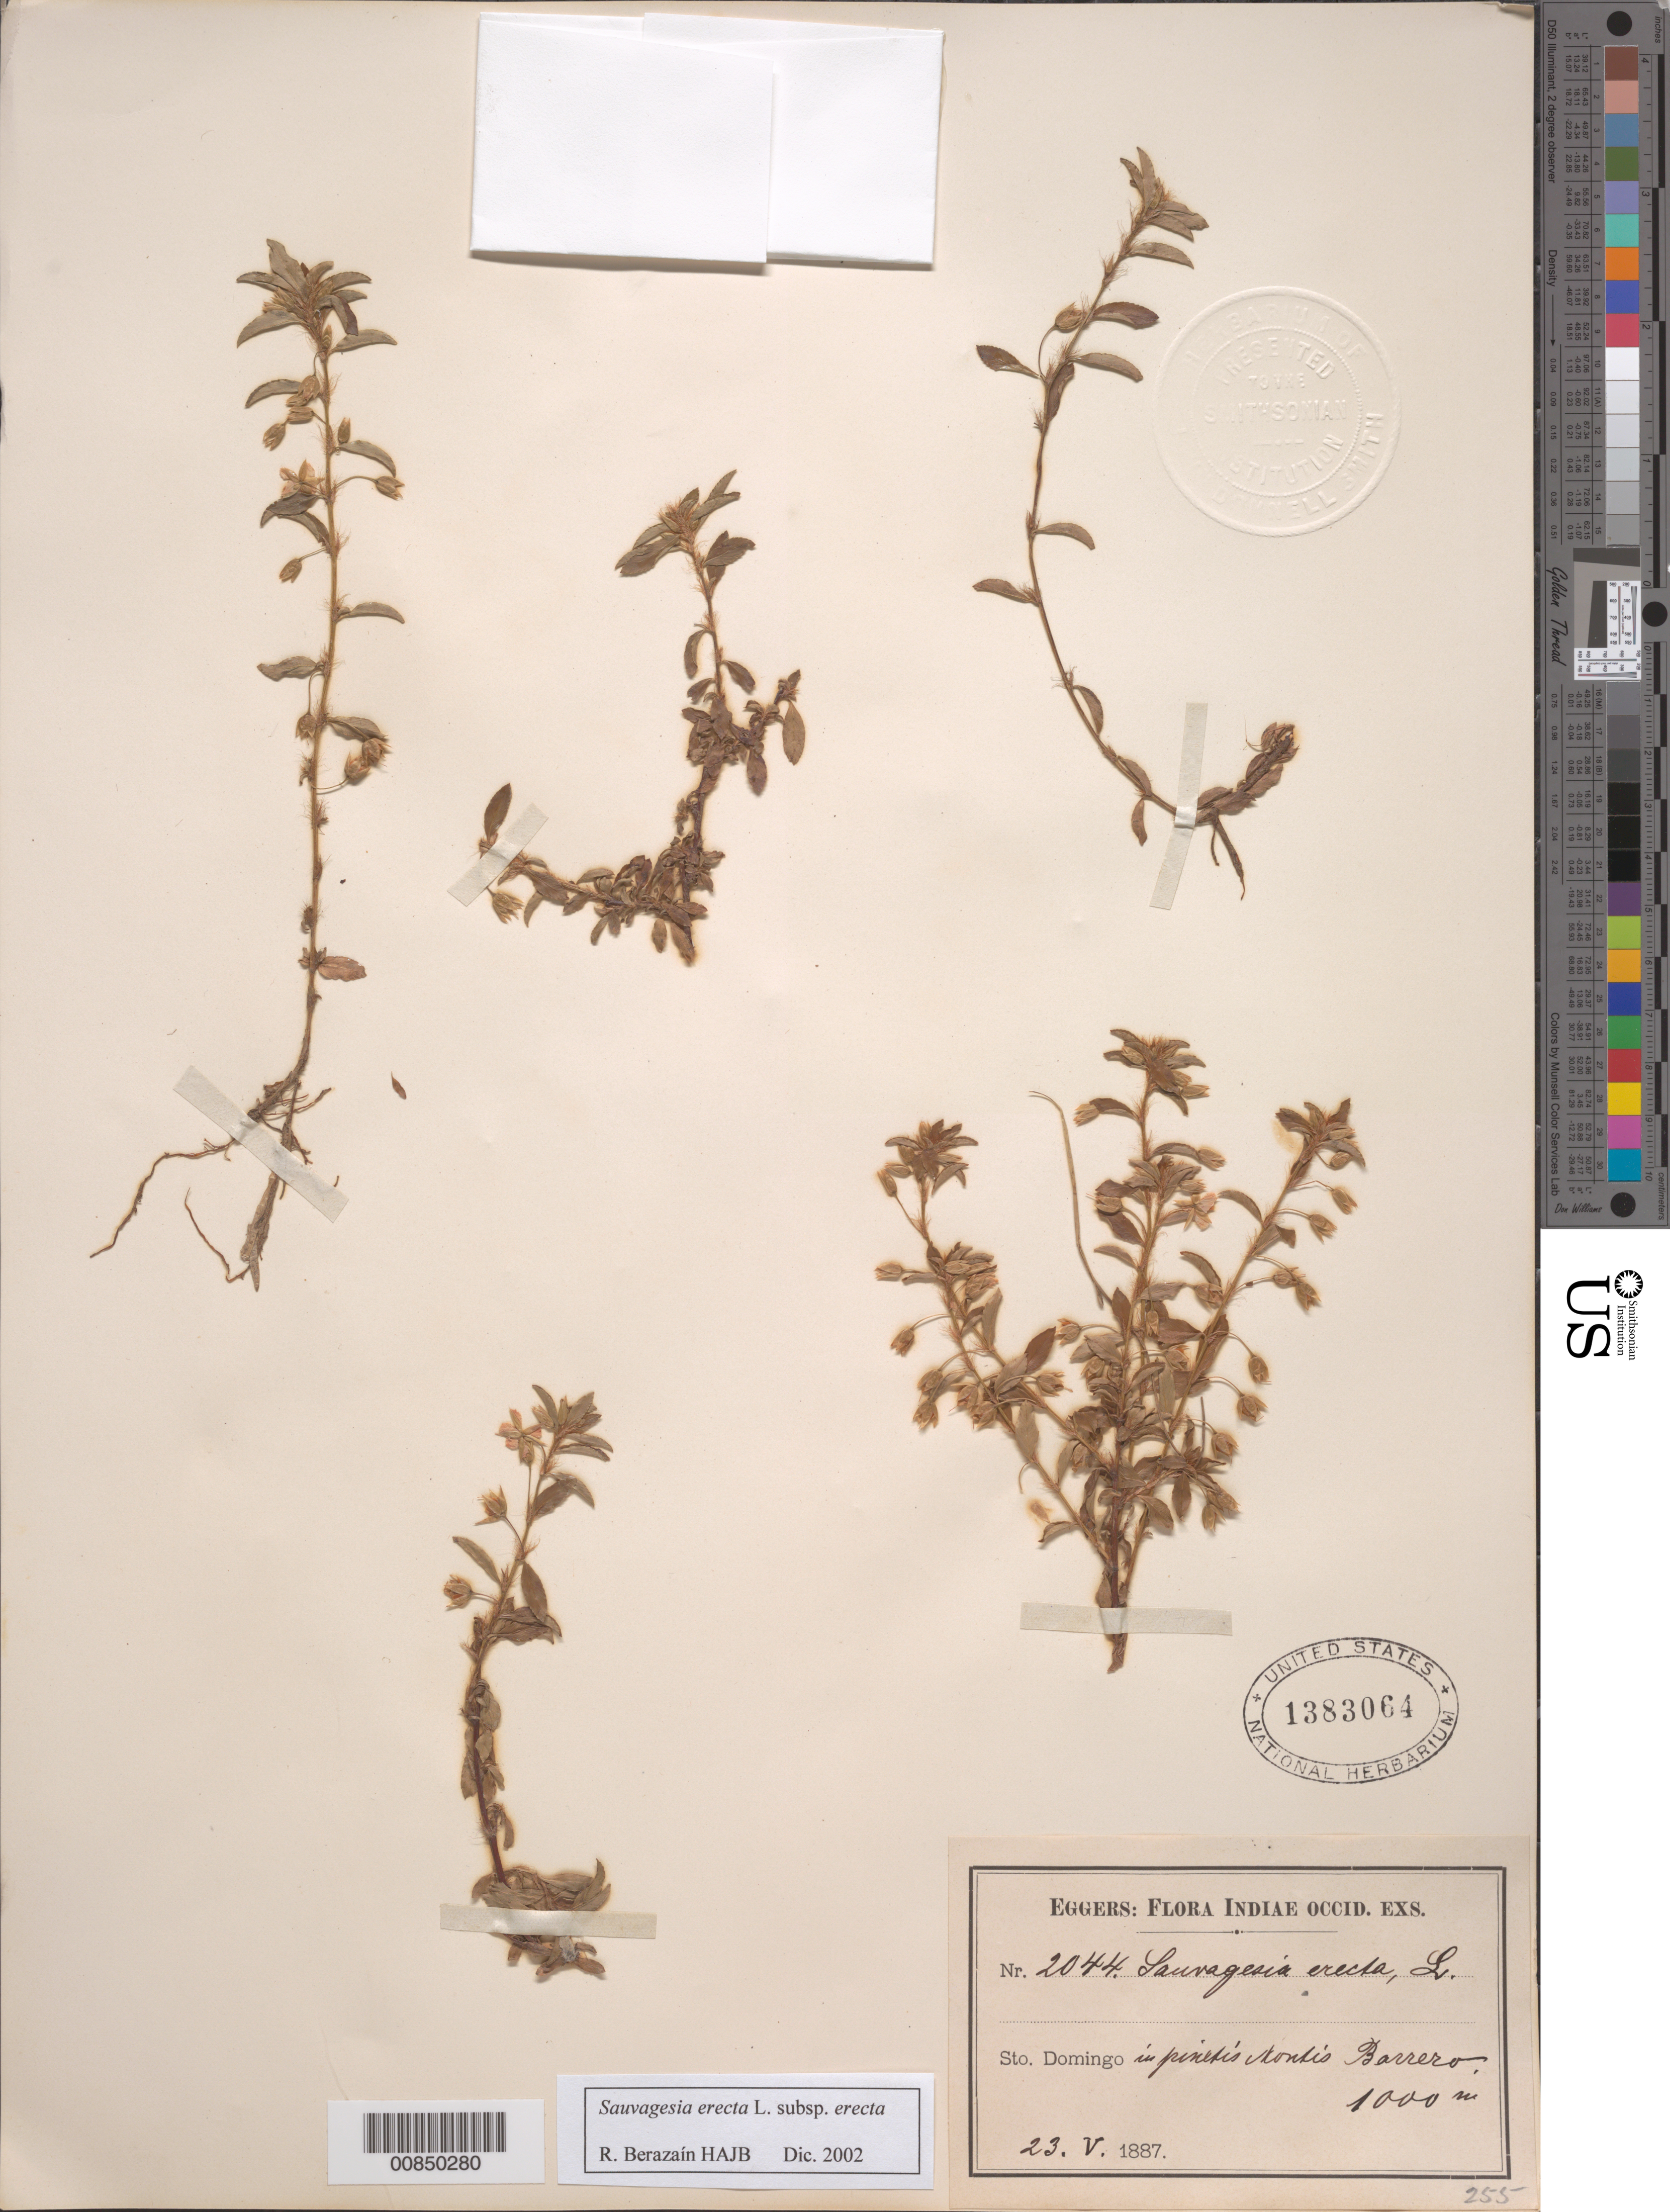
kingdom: Plantae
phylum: Tracheophyta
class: Magnoliopsida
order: Malpighiales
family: Ochnaceae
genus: Sauvagesia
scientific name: Sauvagesia erecta subsp. erecta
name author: L.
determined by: Berazaín, R.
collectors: H. F. A. von Eggers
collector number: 2044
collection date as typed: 23 May 1887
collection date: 1887-05-23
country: Dominican Republic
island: Hispaniola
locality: Barrero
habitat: In "pinctis ikontis"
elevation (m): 1000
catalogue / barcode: US 1383064